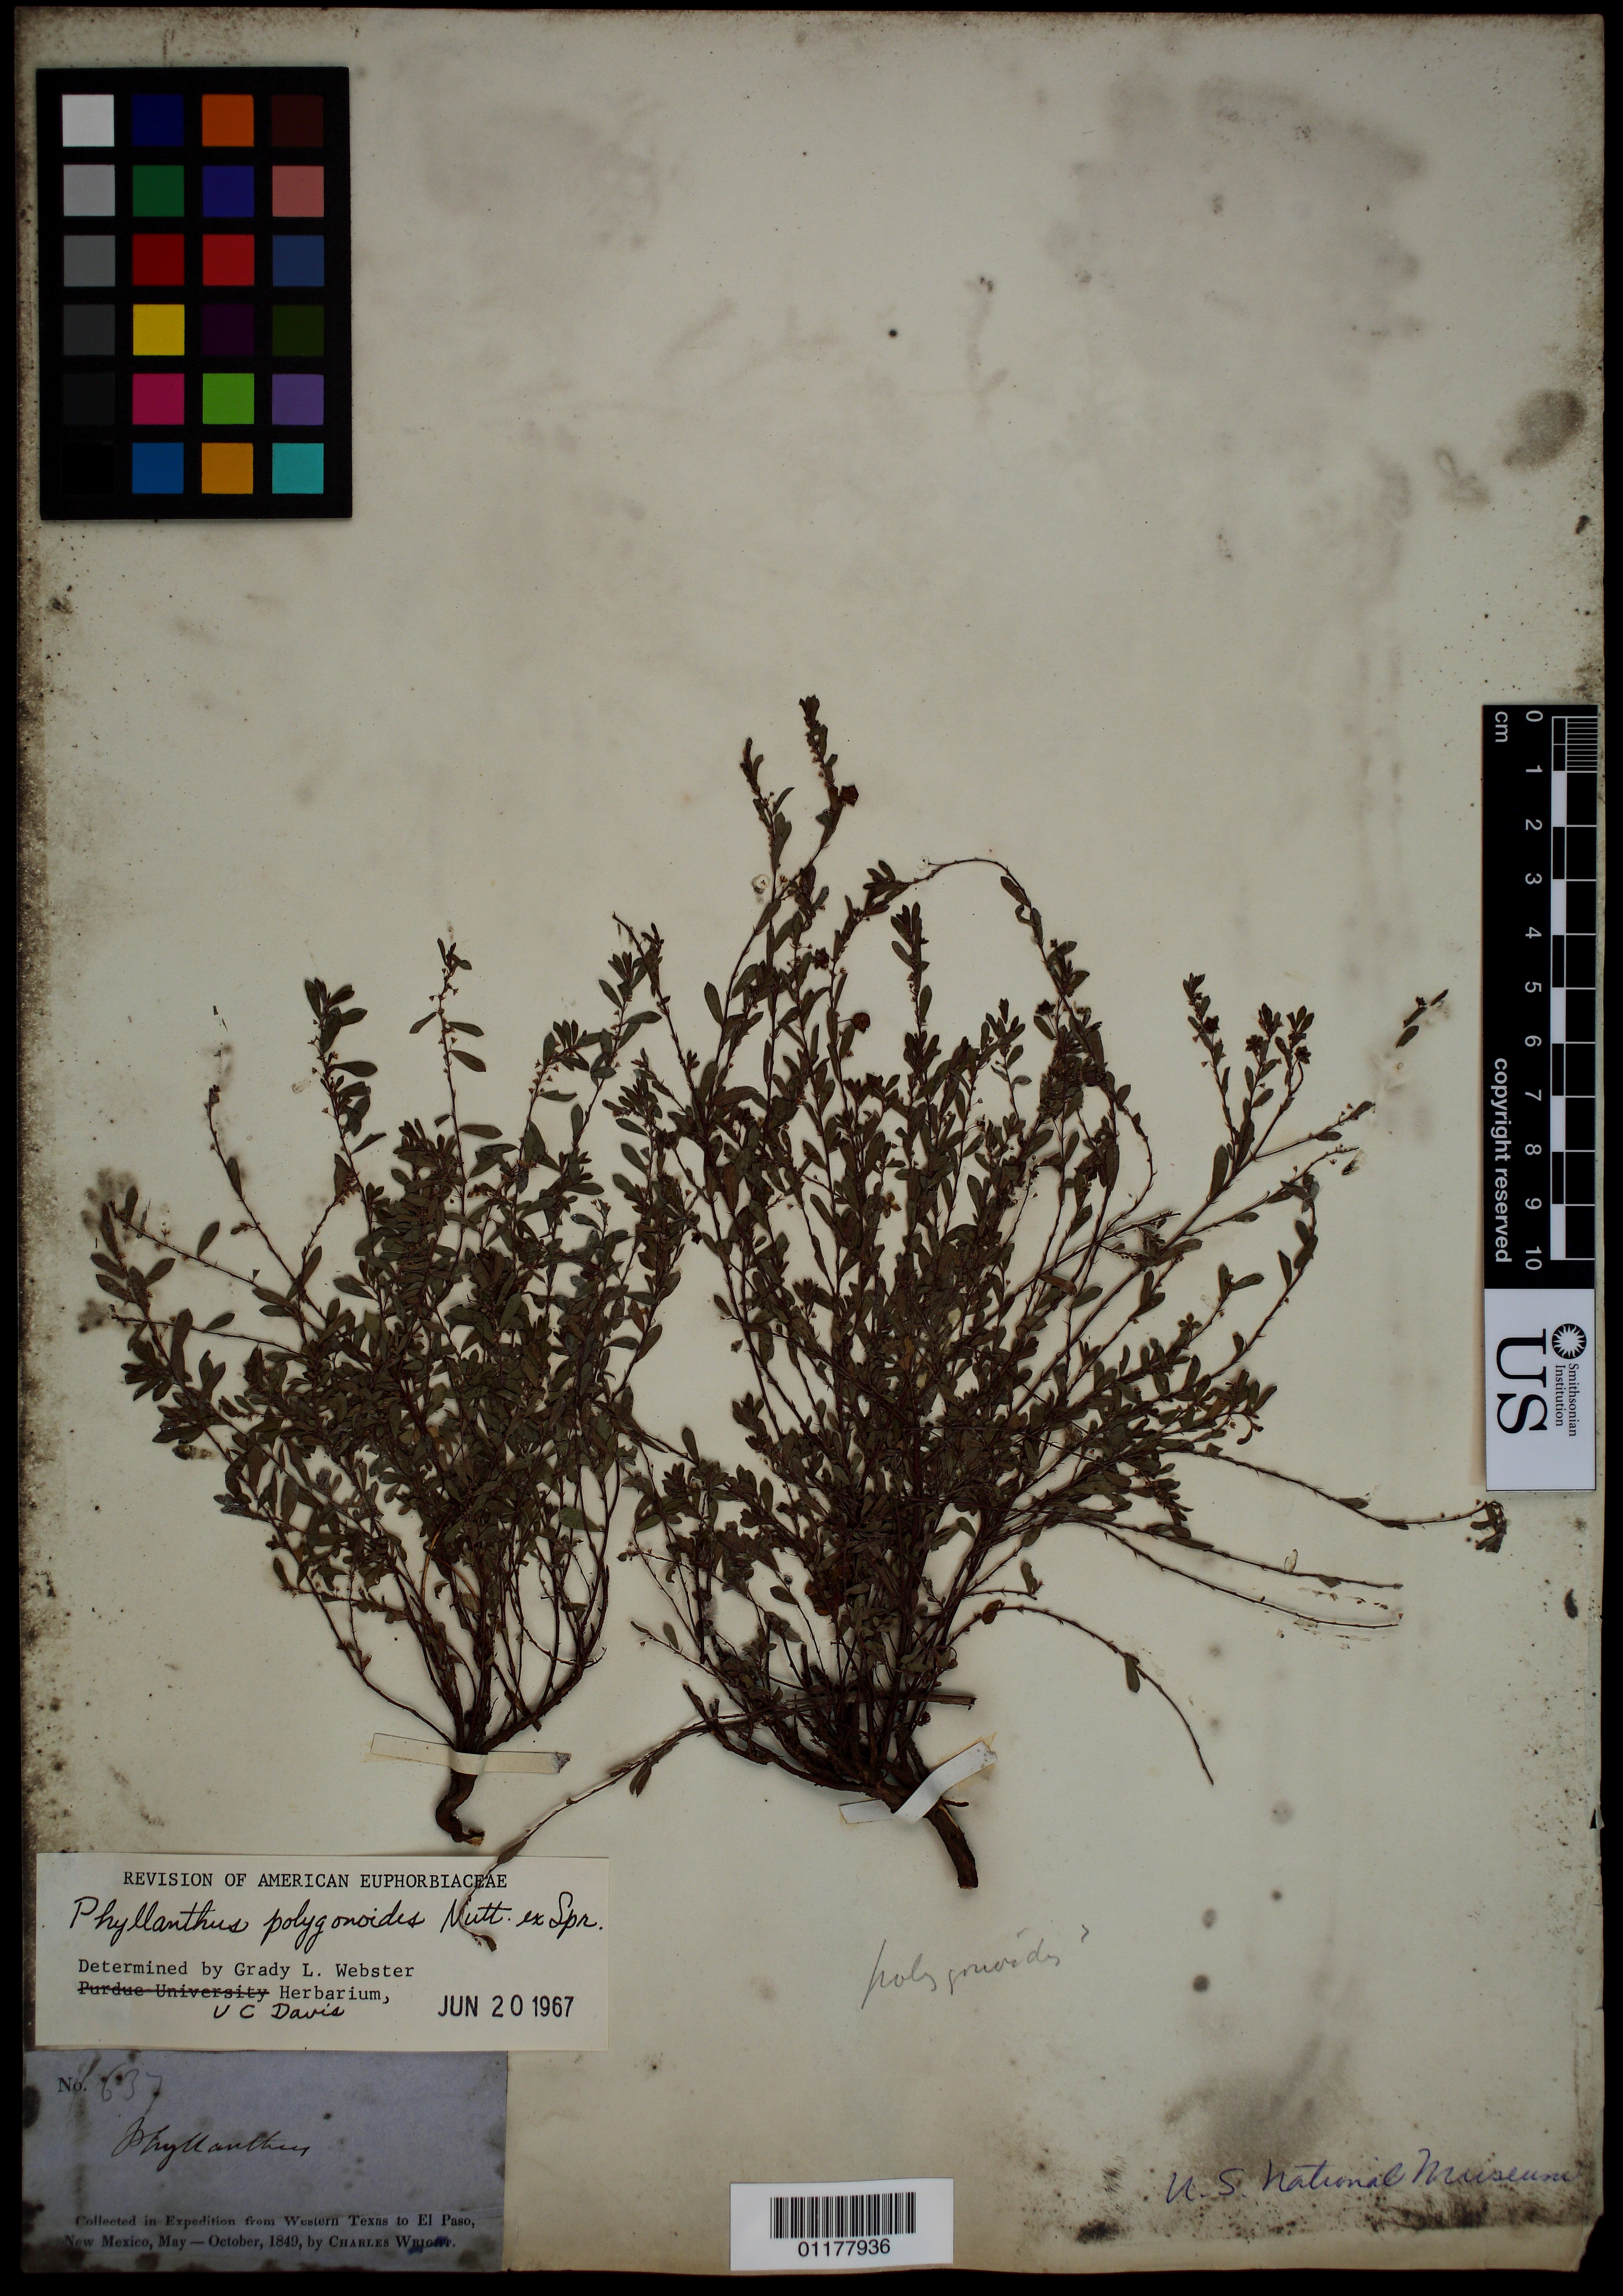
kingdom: Plantae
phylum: Tracheophyta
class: Magnoliopsida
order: Malpighiales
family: Phyllanthaceae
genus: Phyllanthus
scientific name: Phyllanthus polygonoides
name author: Nutt. ex Spreng.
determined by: Webster, Grady L.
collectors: C. Wright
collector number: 1637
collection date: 1849-05/1849-10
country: United States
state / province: New Mexico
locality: Western Texas to El Paso.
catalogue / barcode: US 1